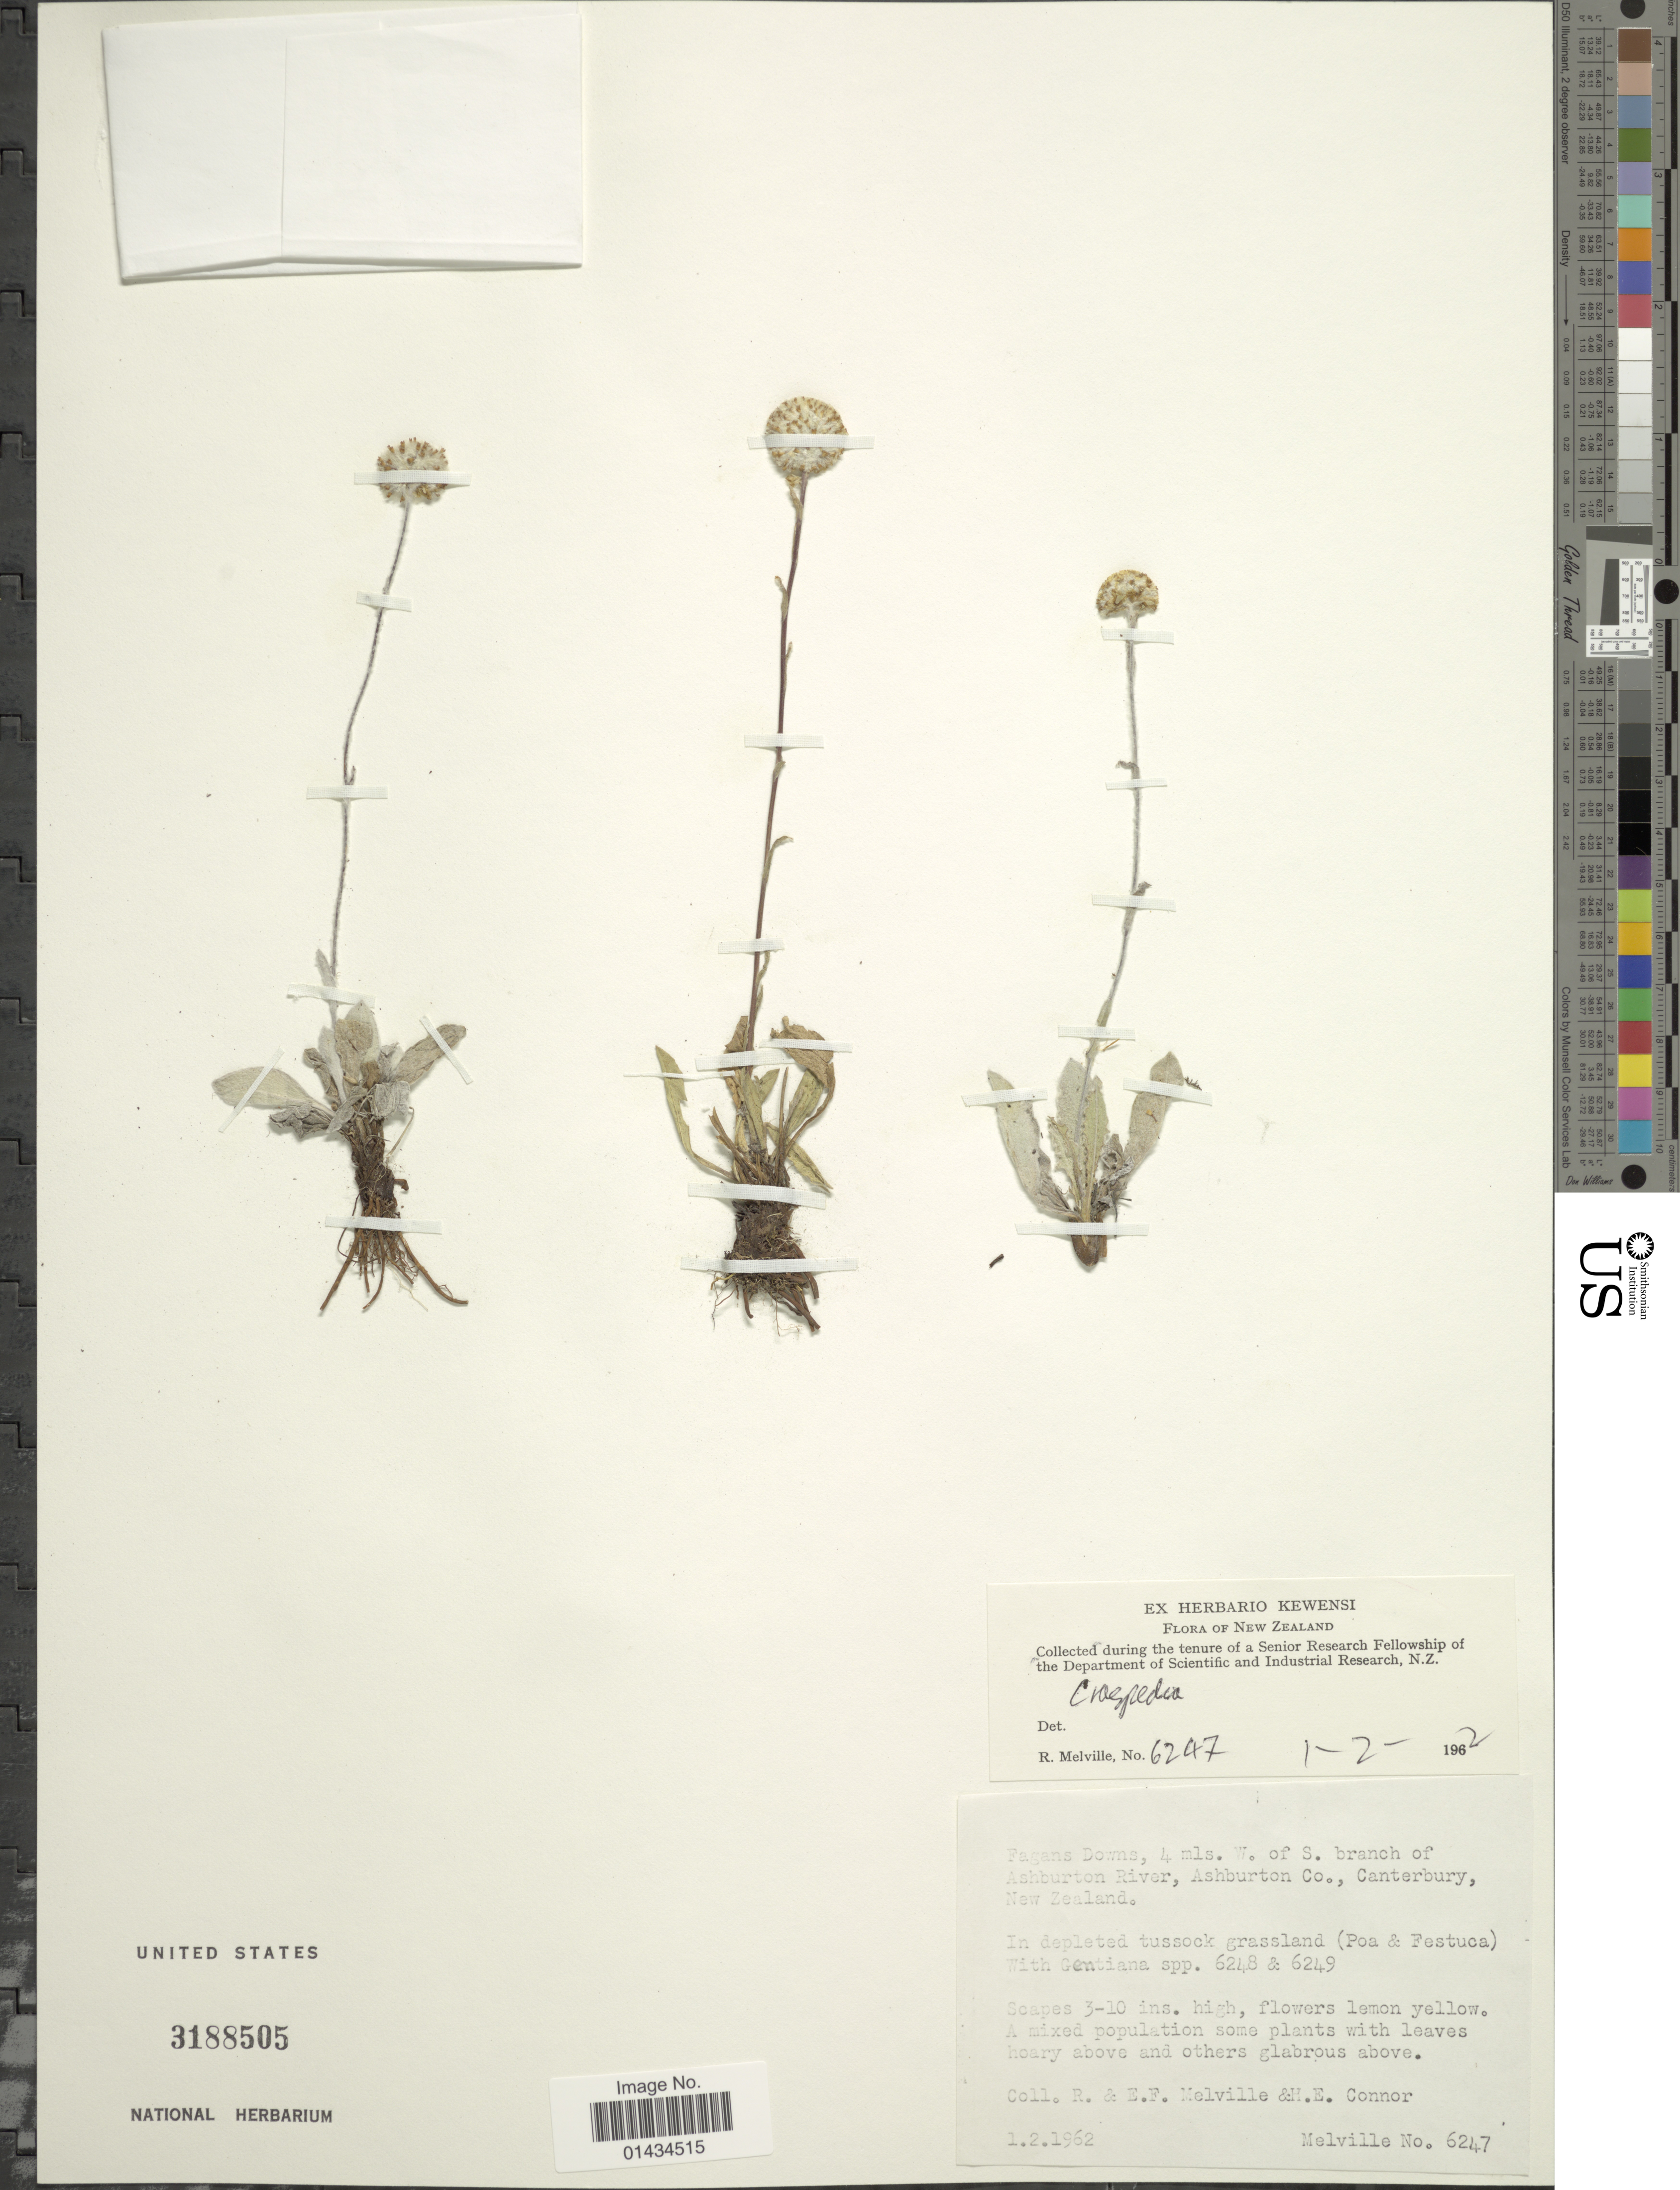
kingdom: Plantae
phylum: Tracheophyta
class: Magnoliopsida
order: Asterales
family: Asteraceae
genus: Craspedia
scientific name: Craspedia uniflora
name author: G. Forst.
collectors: R. Melville, E. Melville & H. E. Connor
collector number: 6247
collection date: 1962-02-01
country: New Zealand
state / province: Canterbury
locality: Fagens Down, 4 mls. W. of S. branch of Ashburton River, Ashburton Co., in depleted tussock grassland (Poa & Festuca), with Gentiana spp. 6248 & 6249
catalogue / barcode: US 3188505